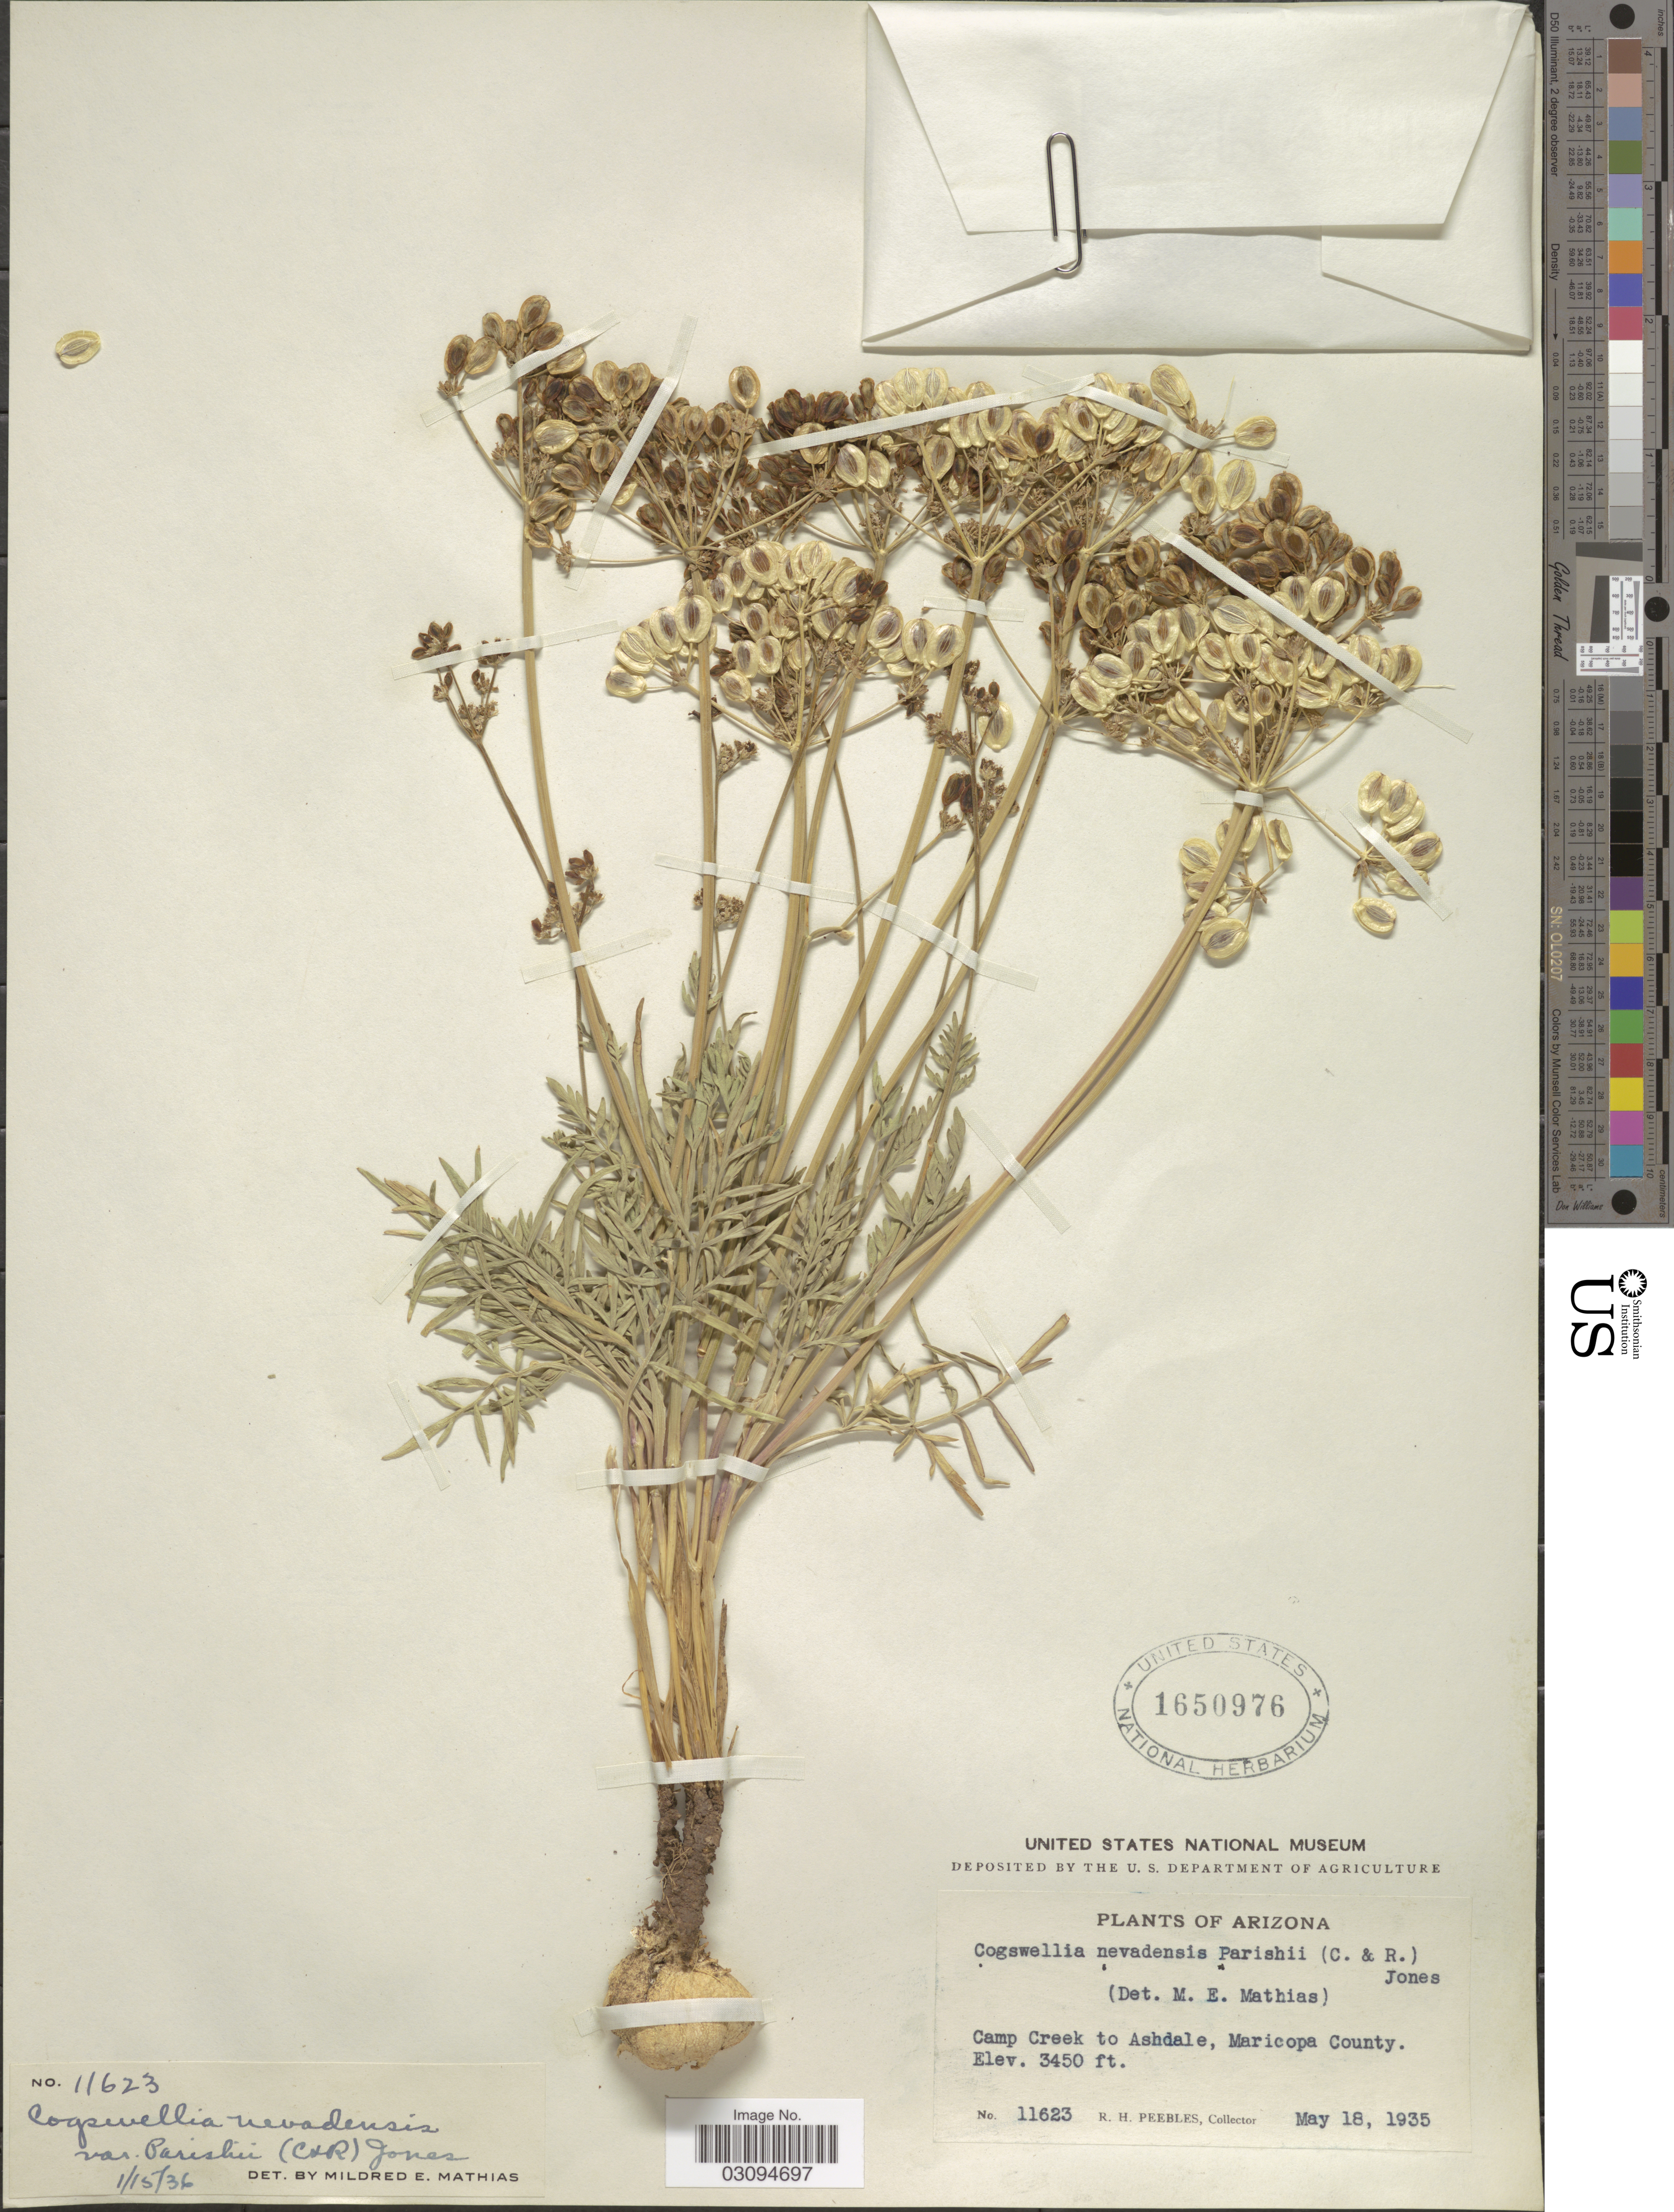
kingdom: Plantae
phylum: Tracheophyta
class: Magnoliopsida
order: Apiales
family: Apiaceae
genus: Lomatium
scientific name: Lomatium nevadense var. parishii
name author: (J.M. Coult. & Rose) Jeps.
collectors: R. H. Peebles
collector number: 11623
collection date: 1935-05-18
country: United States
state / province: Arizona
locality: Camp Creek to Ashdale, Maricopa County.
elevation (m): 1052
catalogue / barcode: US 1650976